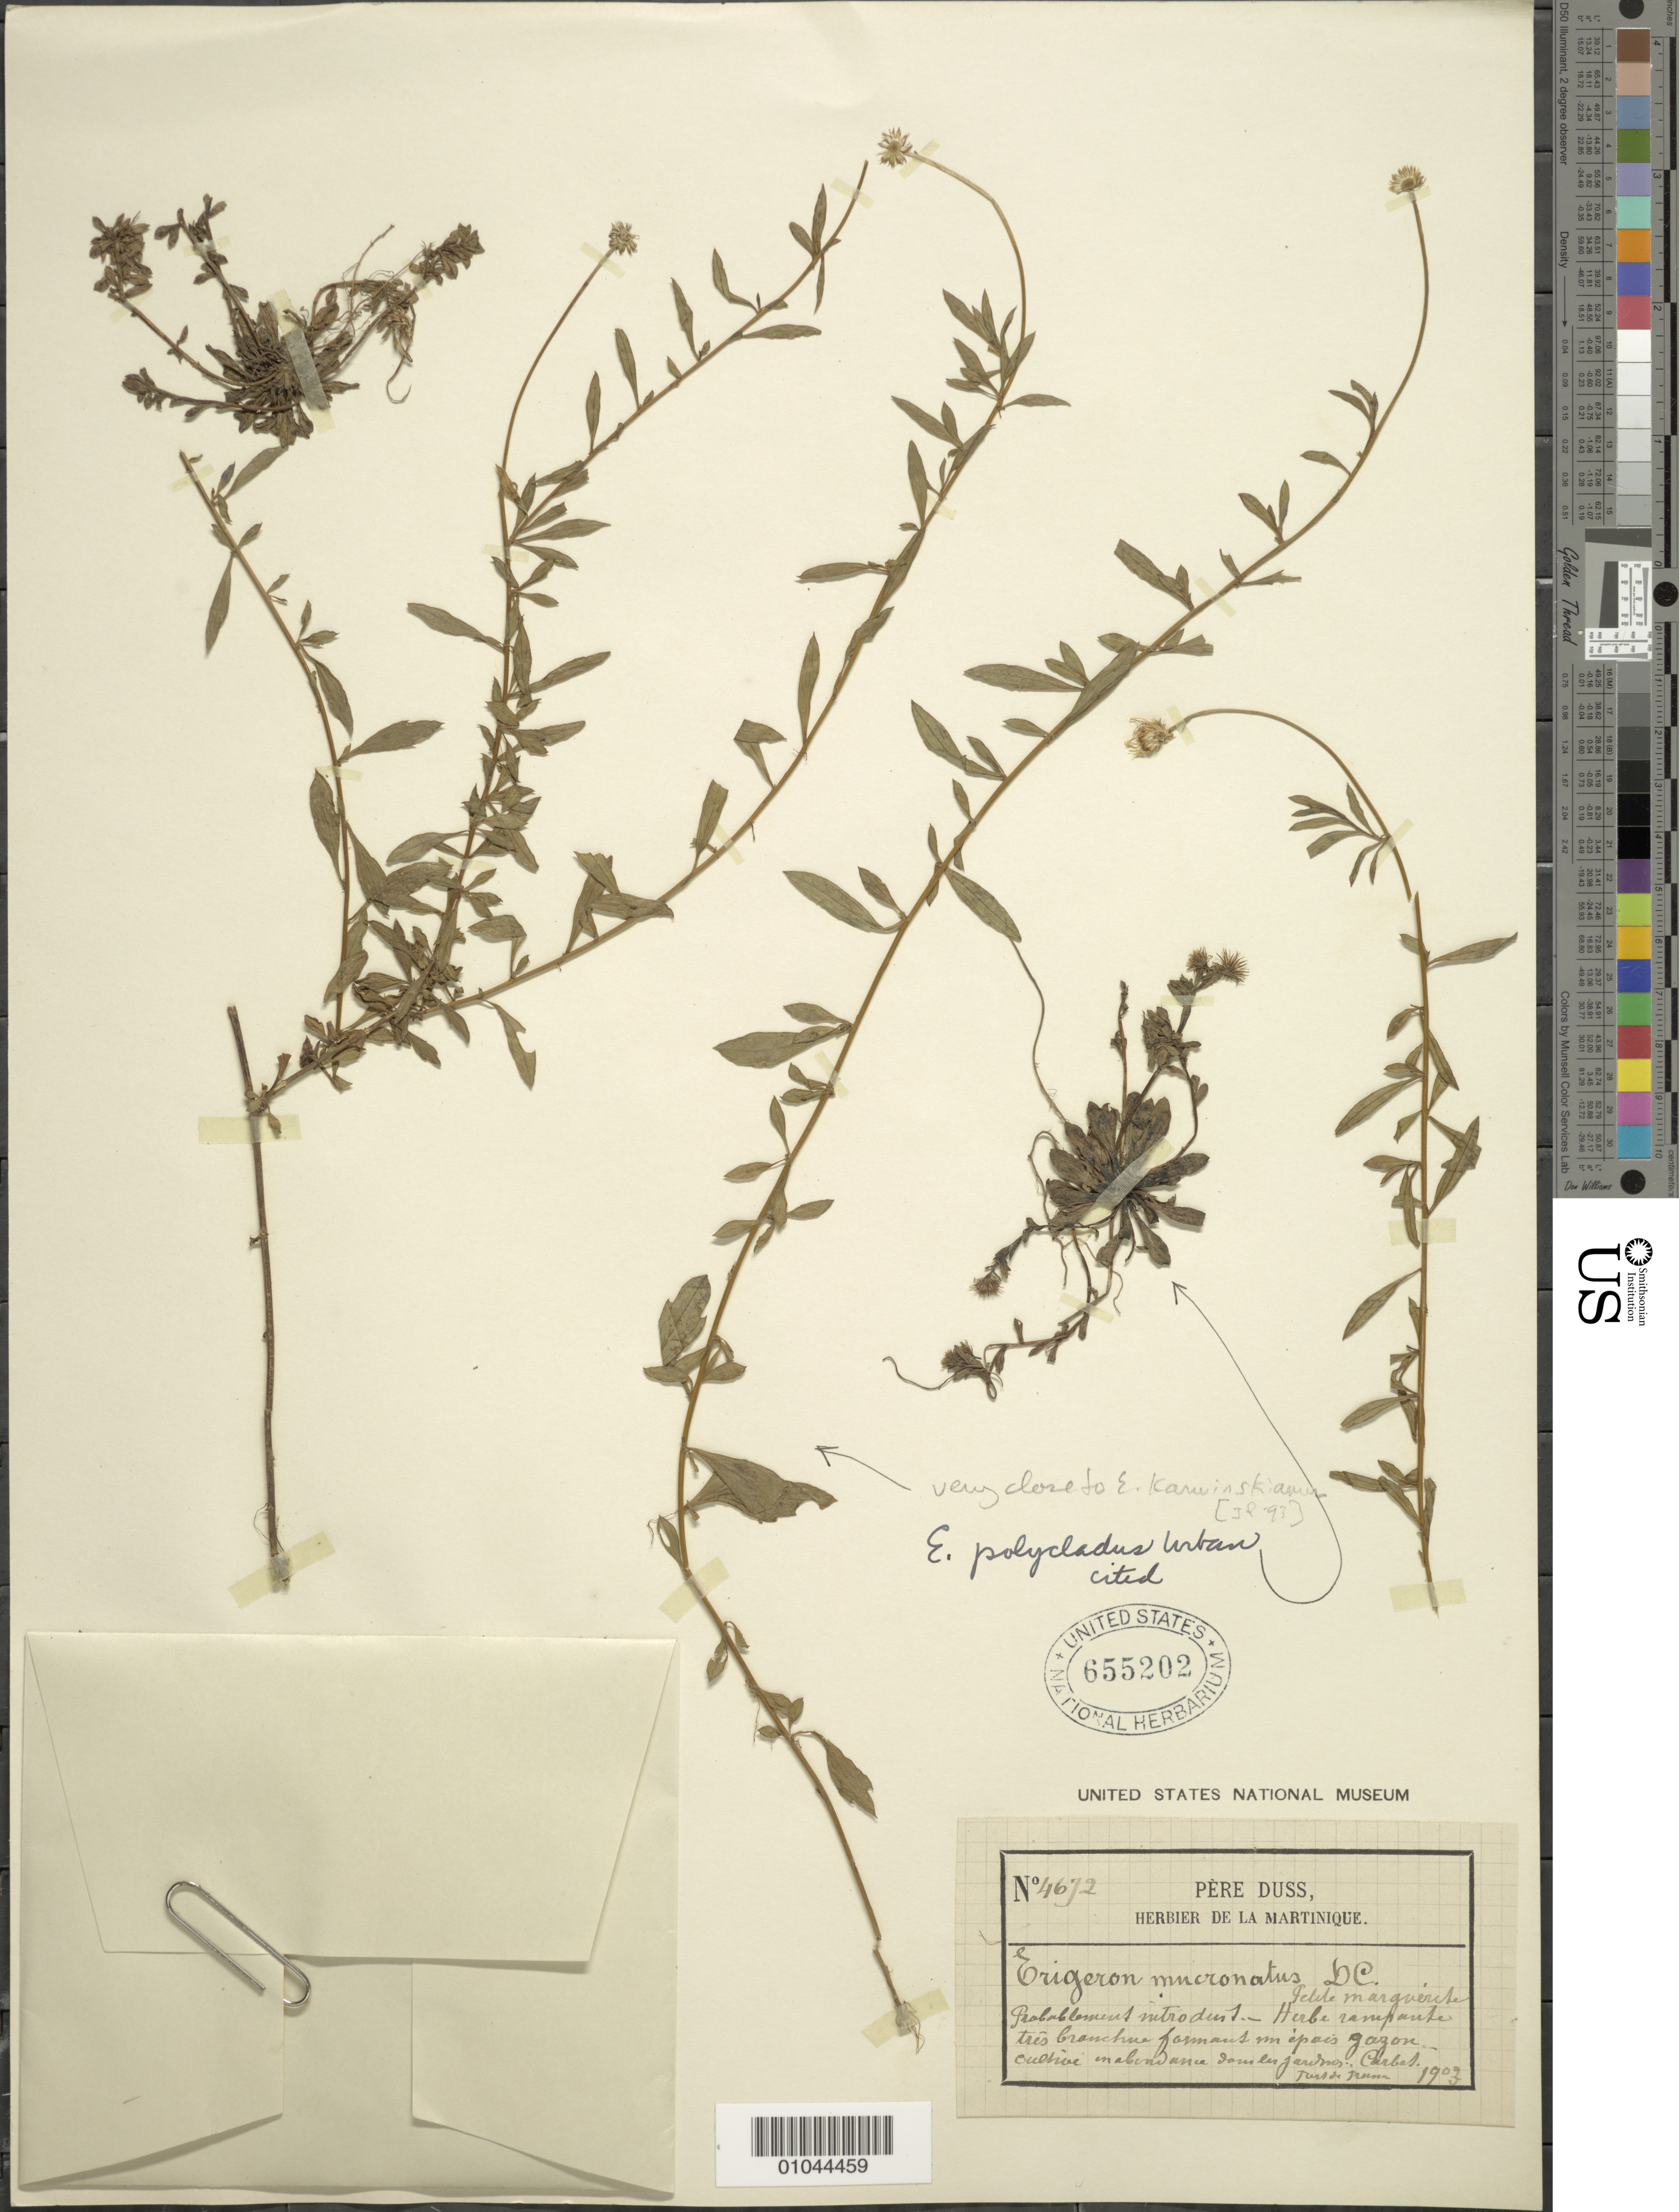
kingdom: Plantae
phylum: Tracheophyta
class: Magnoliopsida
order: Asterales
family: Asteraceae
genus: Erigeron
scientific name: Erigeron polycladus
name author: Urb.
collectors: Père Duss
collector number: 4672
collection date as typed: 1903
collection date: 1903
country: Martinique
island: Martinique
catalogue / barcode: US 655202